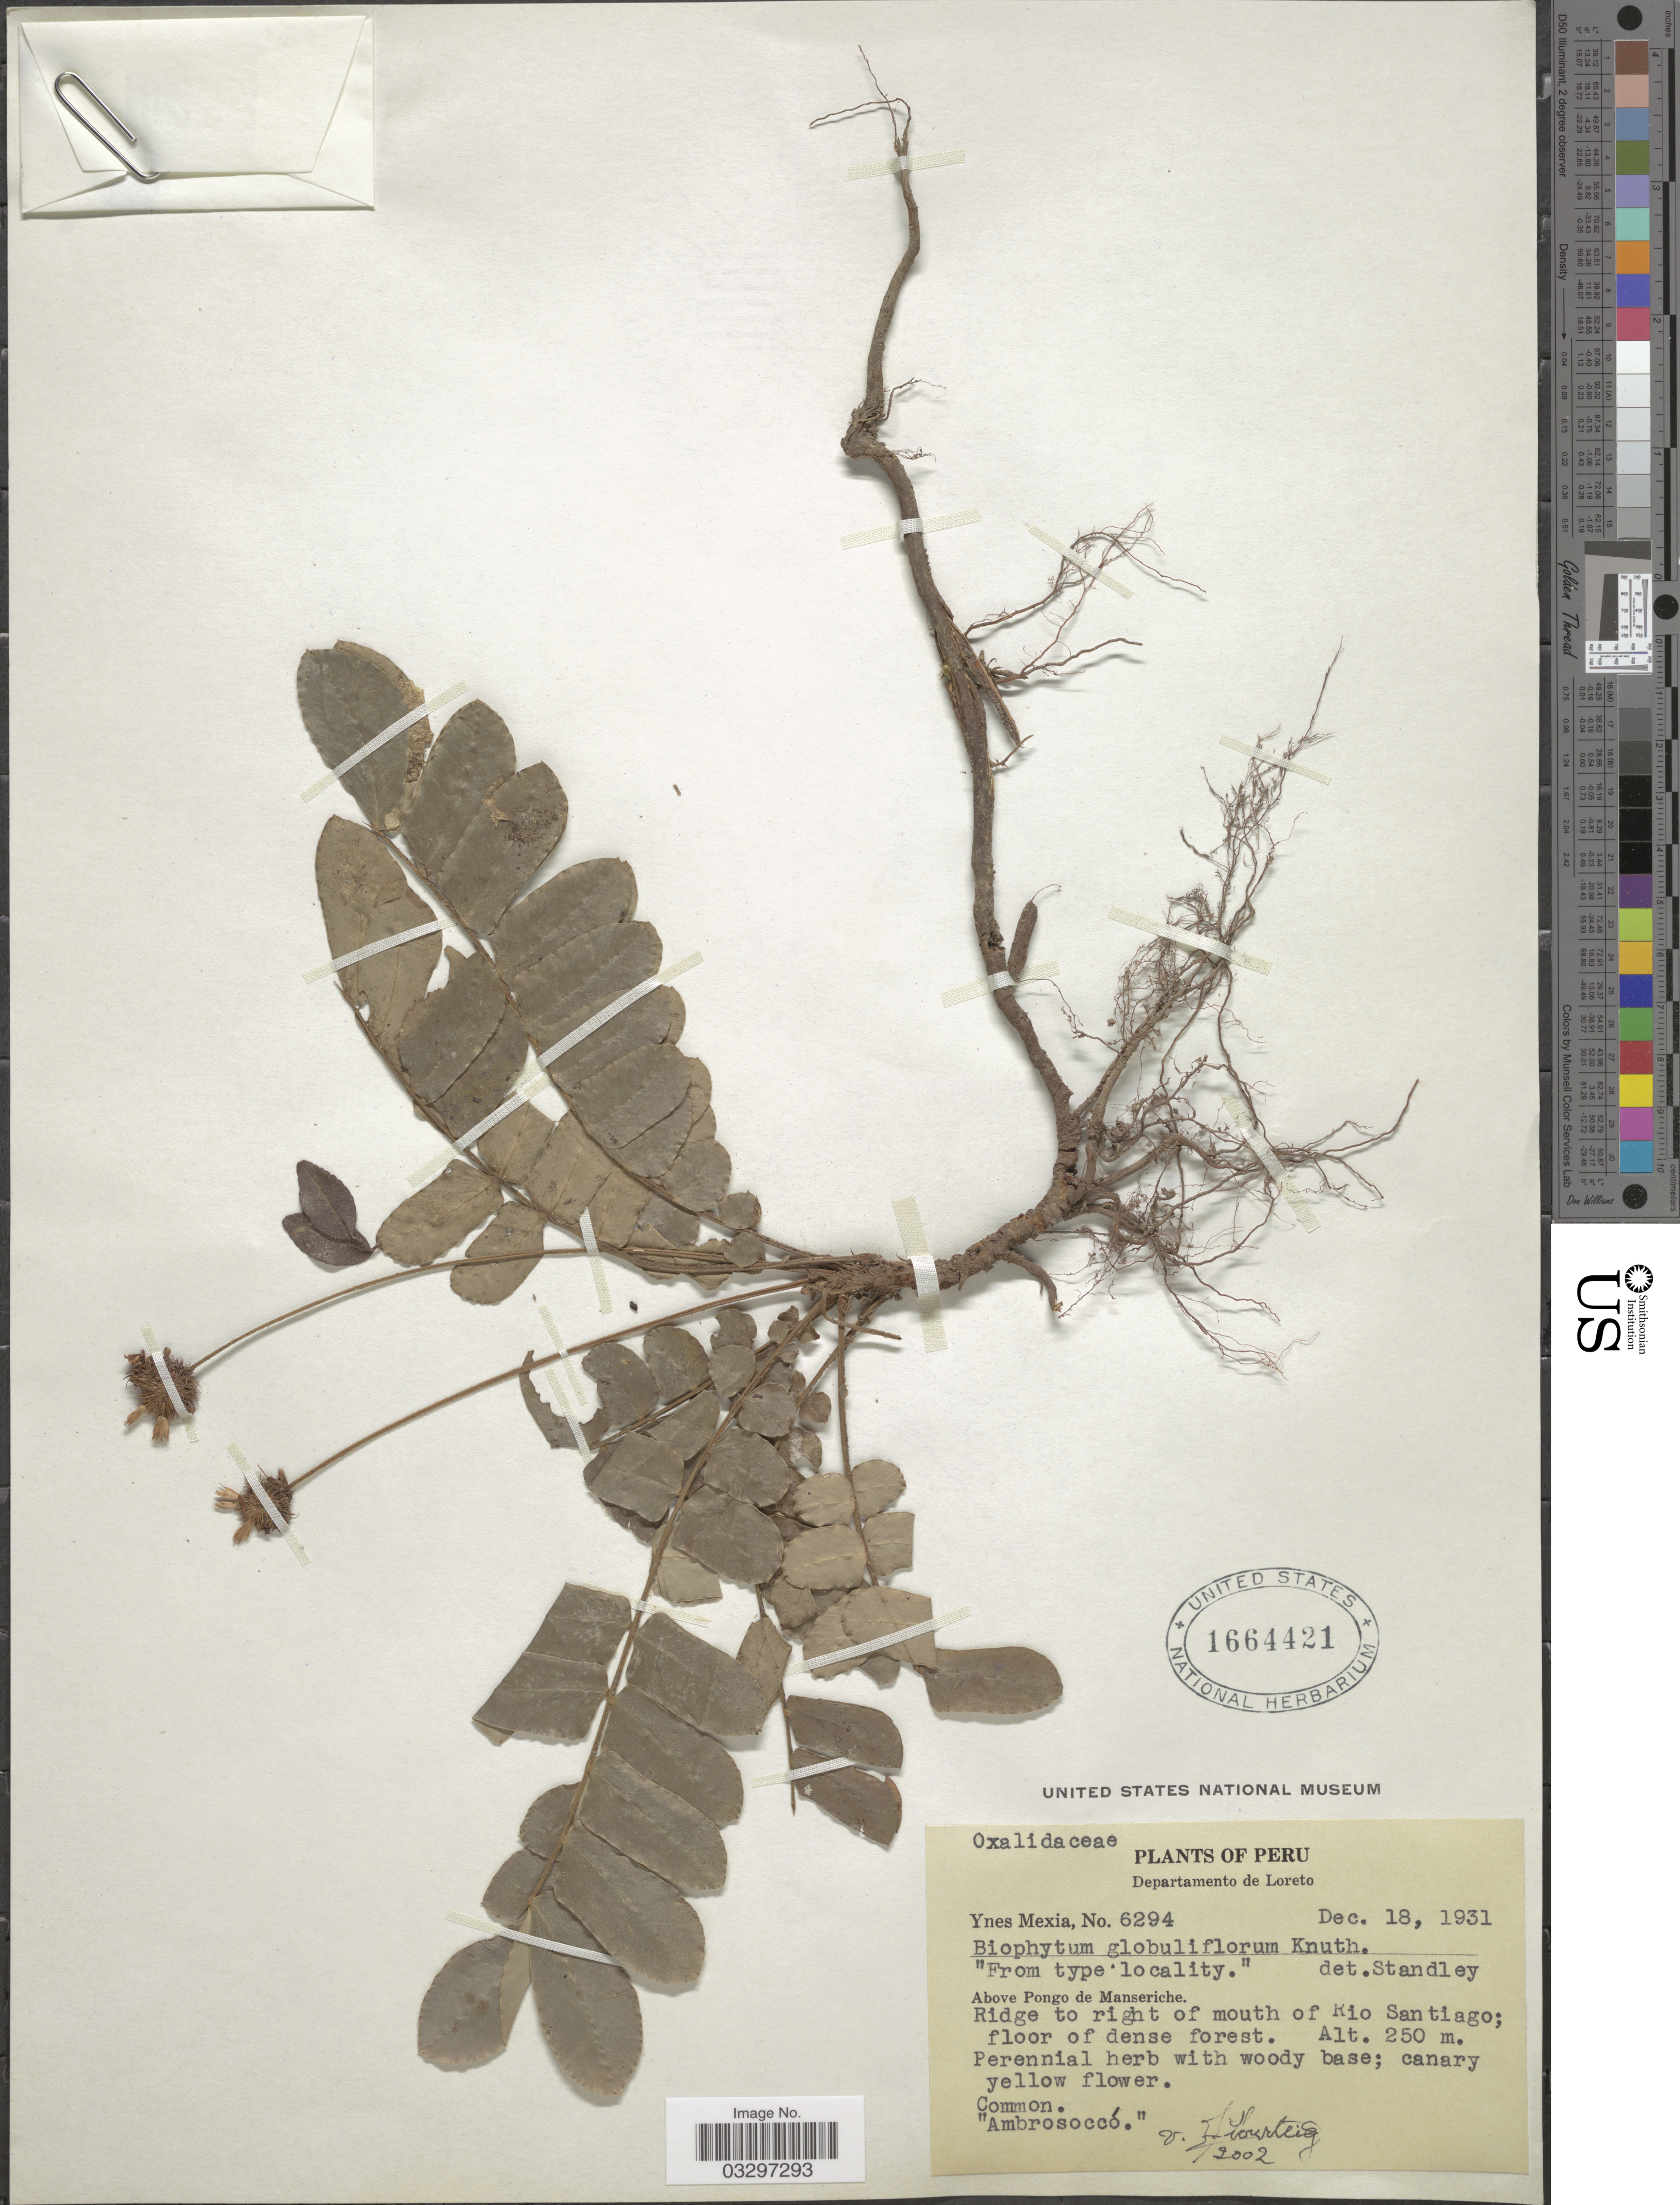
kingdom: Plantae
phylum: Tracheophyta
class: Magnoliopsida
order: Oxalidales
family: Oxalidaceae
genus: Biophytum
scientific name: Biophytum globuliflorum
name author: R. Knuth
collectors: Y. Mexia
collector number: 6294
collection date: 1931-12-18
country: Peru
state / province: Loreto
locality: Departamento de Loreto. Above Pongo de Manseriche. Ridge to right of mouth of Rio Santiago.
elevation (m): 250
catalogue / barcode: US 1664421